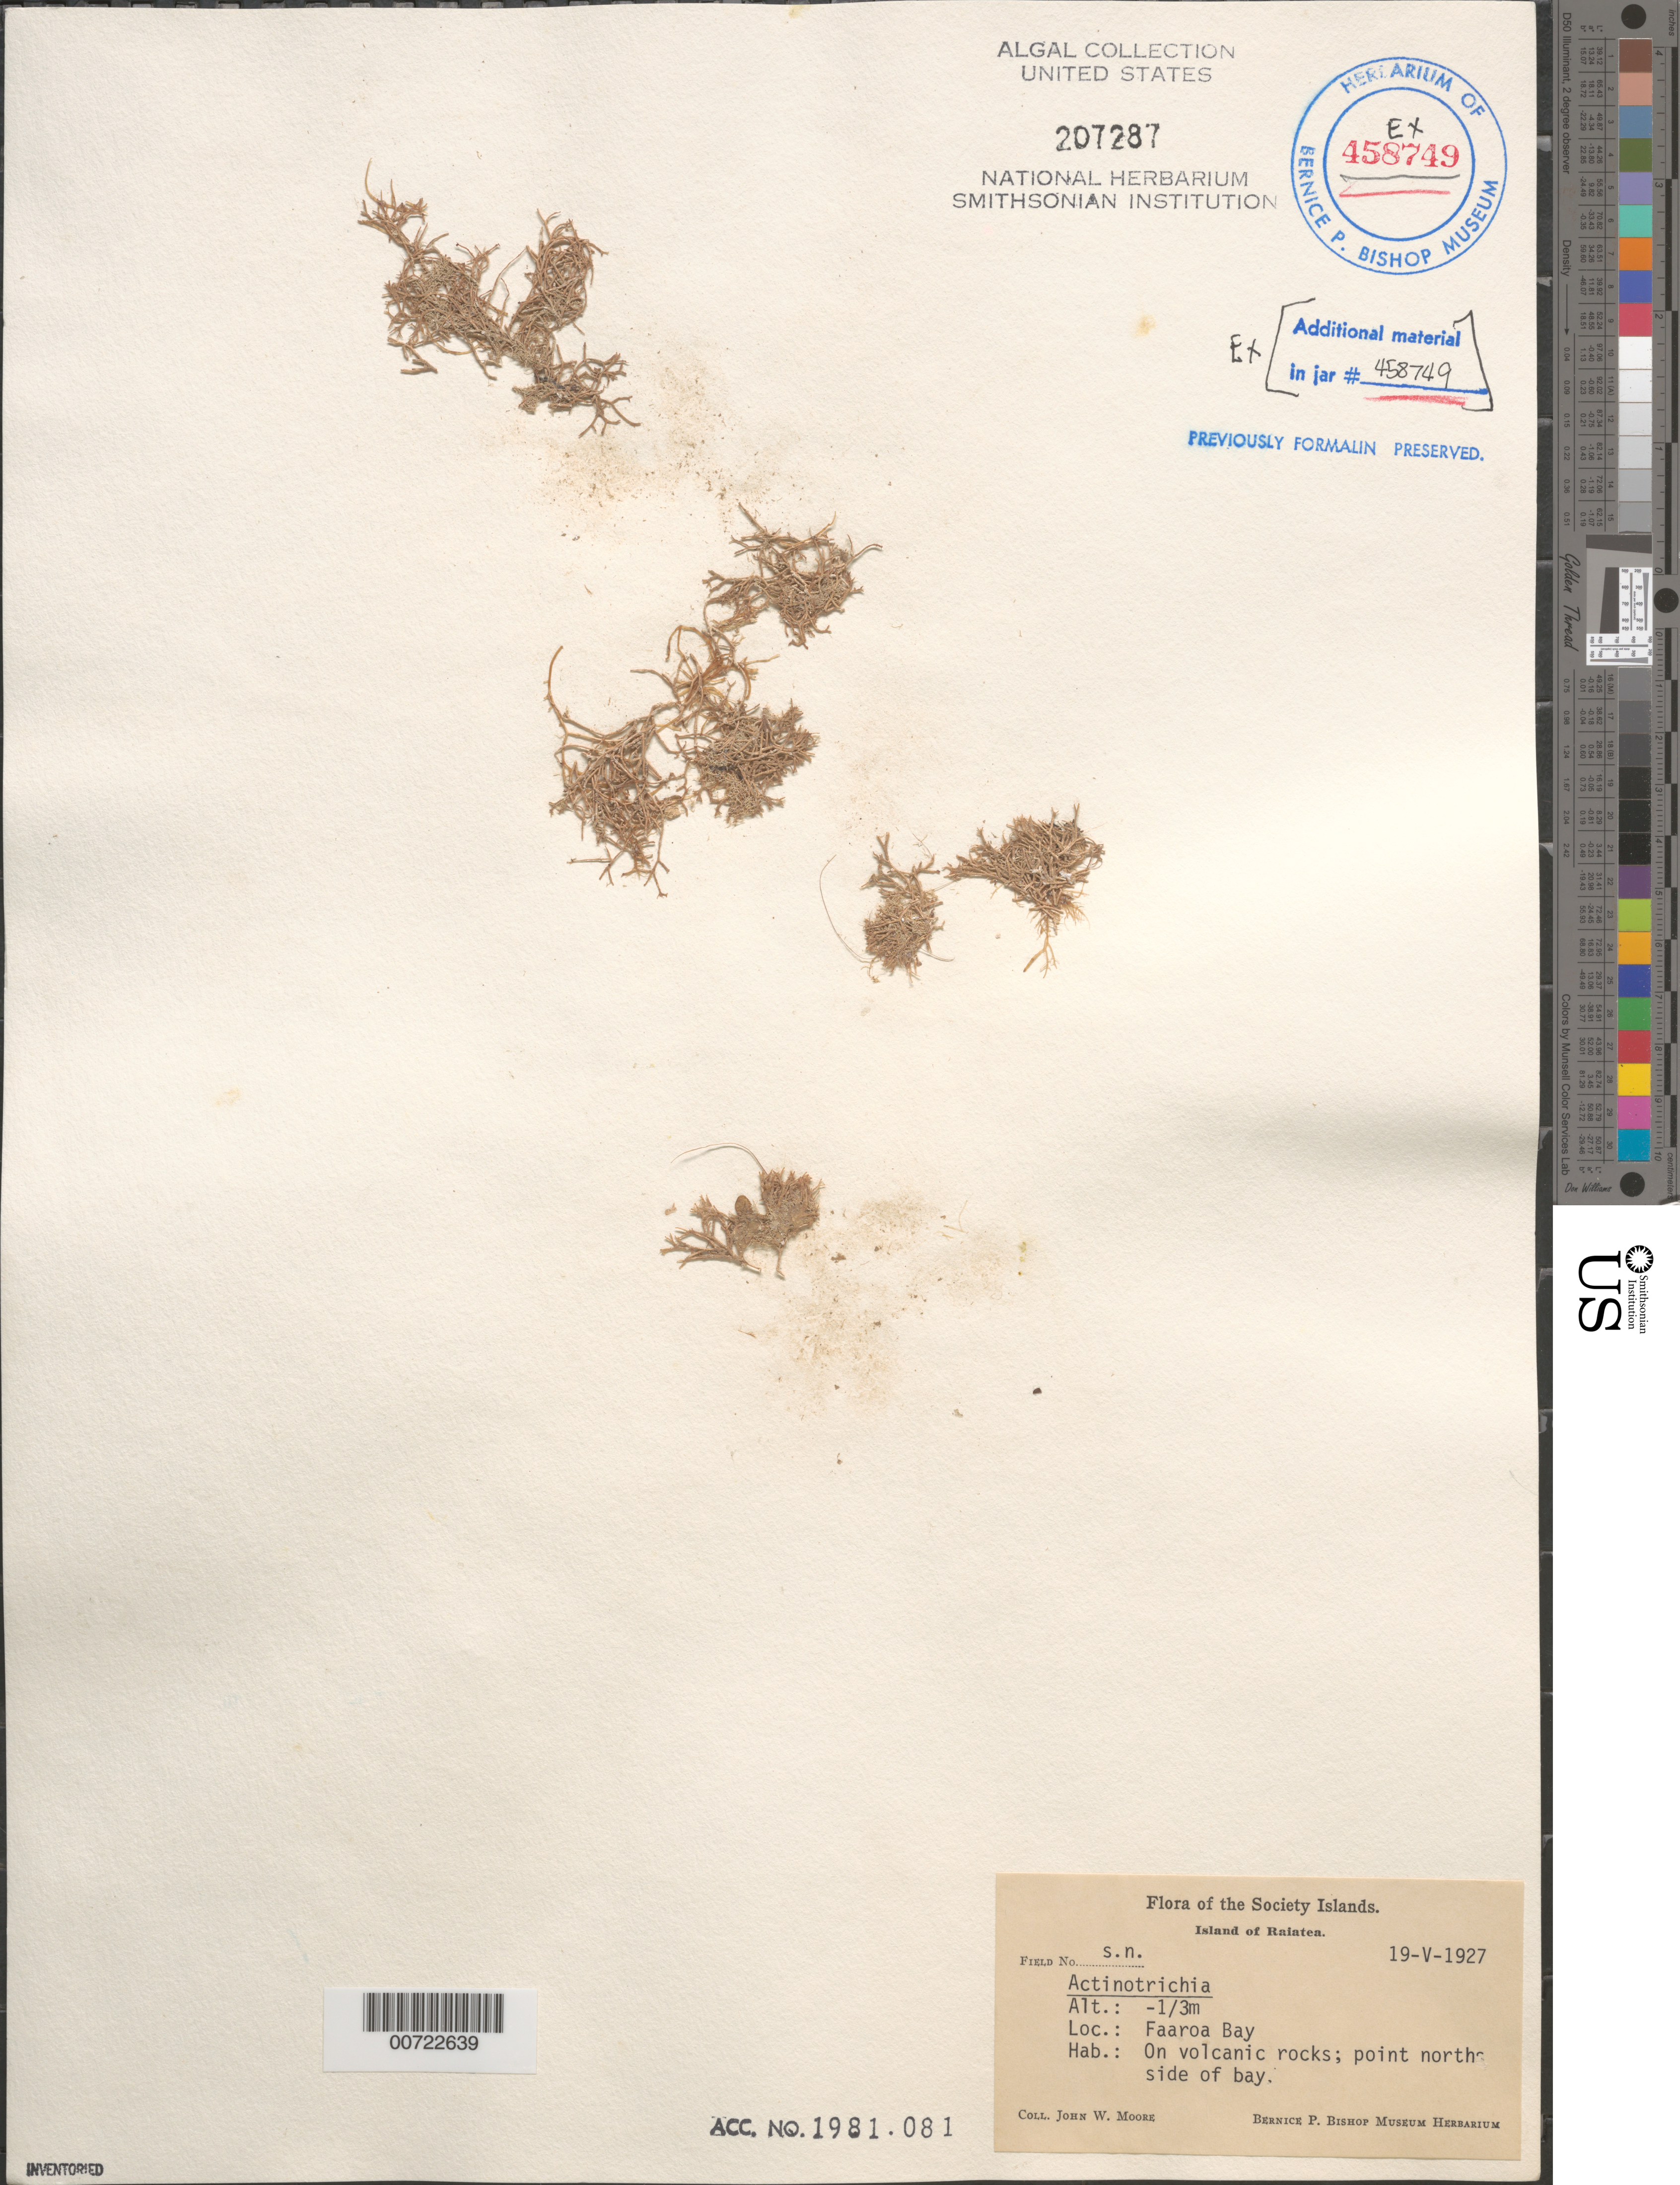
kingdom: Plantae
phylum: Rhodophyta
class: Florideophyceae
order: Nemaliales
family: Galaxauraceae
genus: Actinotrichia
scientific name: Actinotrichia sp.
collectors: J. W. Moore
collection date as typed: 19 May 1927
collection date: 1927-05-19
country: French Polynesia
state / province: Iles Sous-le-Vent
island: Raiatea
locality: Faaroa Bay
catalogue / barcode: US 207287